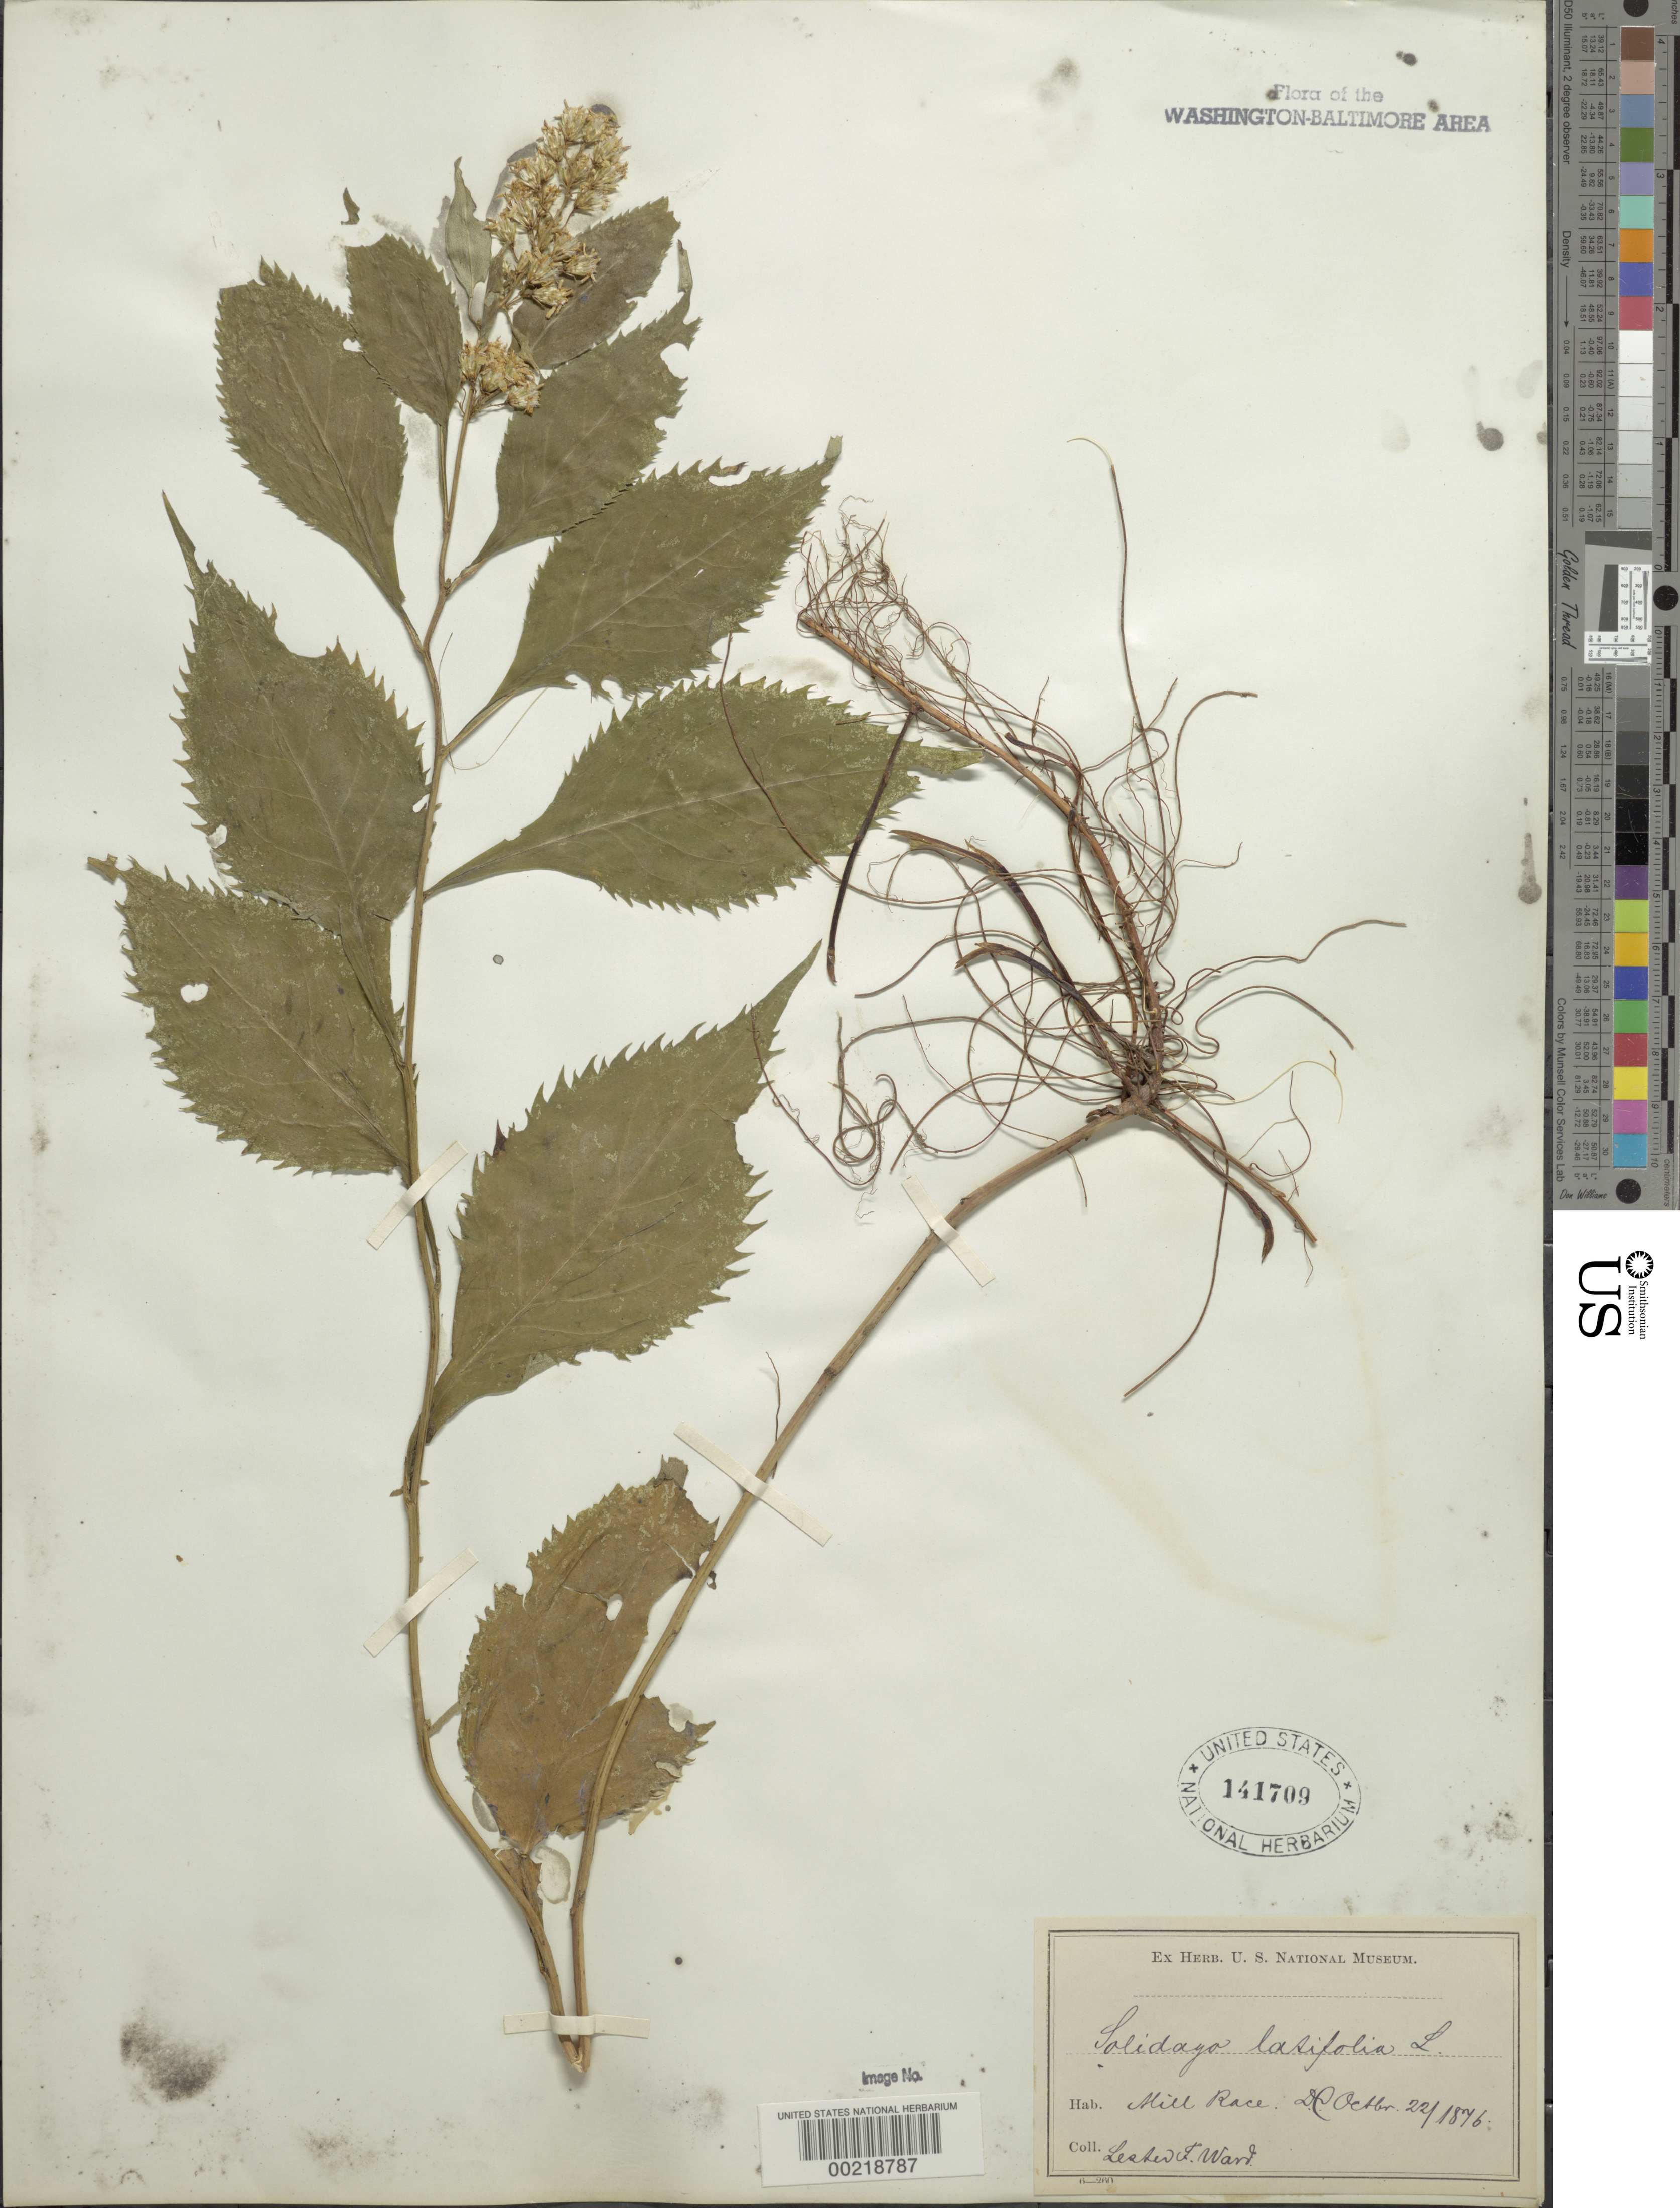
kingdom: Plantae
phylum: Tracheophyta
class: Magnoliopsida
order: Asterales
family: Asteraceae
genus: Solidago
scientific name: Solidago flexicaulis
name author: L.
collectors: L. F. Ward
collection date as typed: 22 Oct 1876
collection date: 1876-10-22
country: United States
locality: Mill Race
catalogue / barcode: US 141709